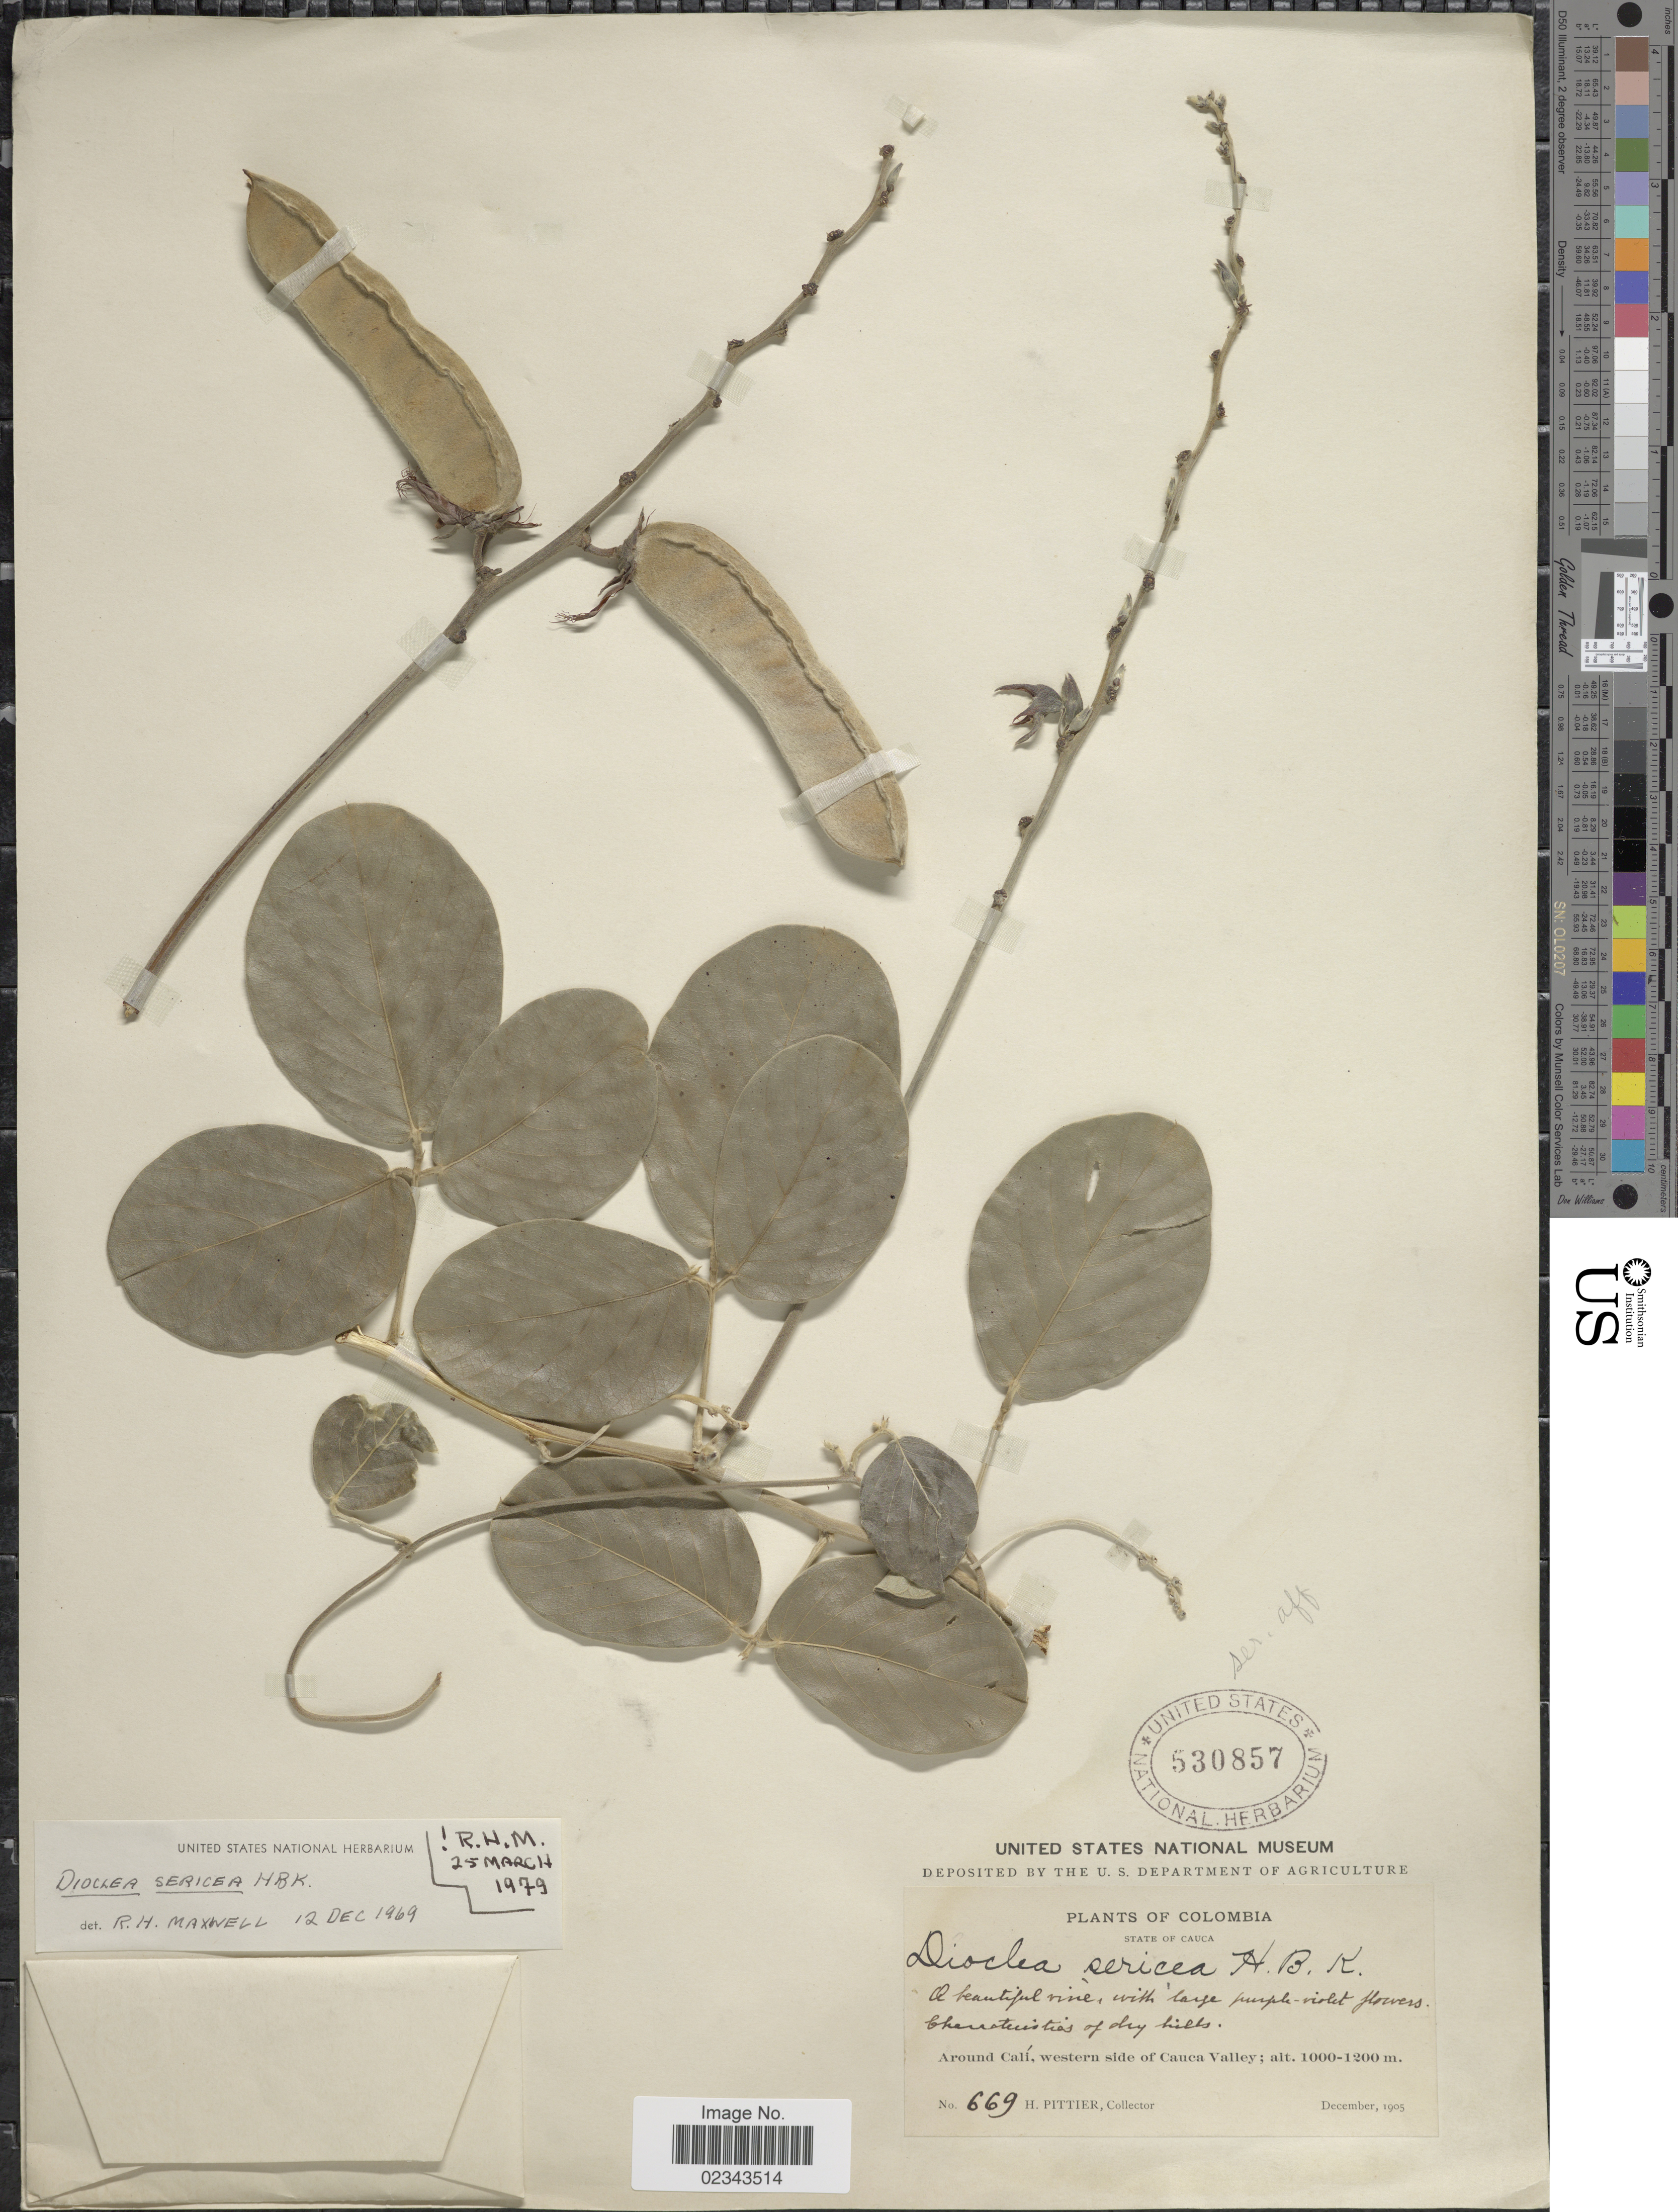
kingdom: Plantae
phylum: Tracheophyta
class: Magnoliopsida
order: Fabales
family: Fabaceae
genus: Dioclea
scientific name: Dioclea sericea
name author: Kunth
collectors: H. F. Pittier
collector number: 669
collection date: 1905-12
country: Colombia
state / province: Cauca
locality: Around Cali, western side of Cauca Valley.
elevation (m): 1000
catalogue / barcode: US 530857